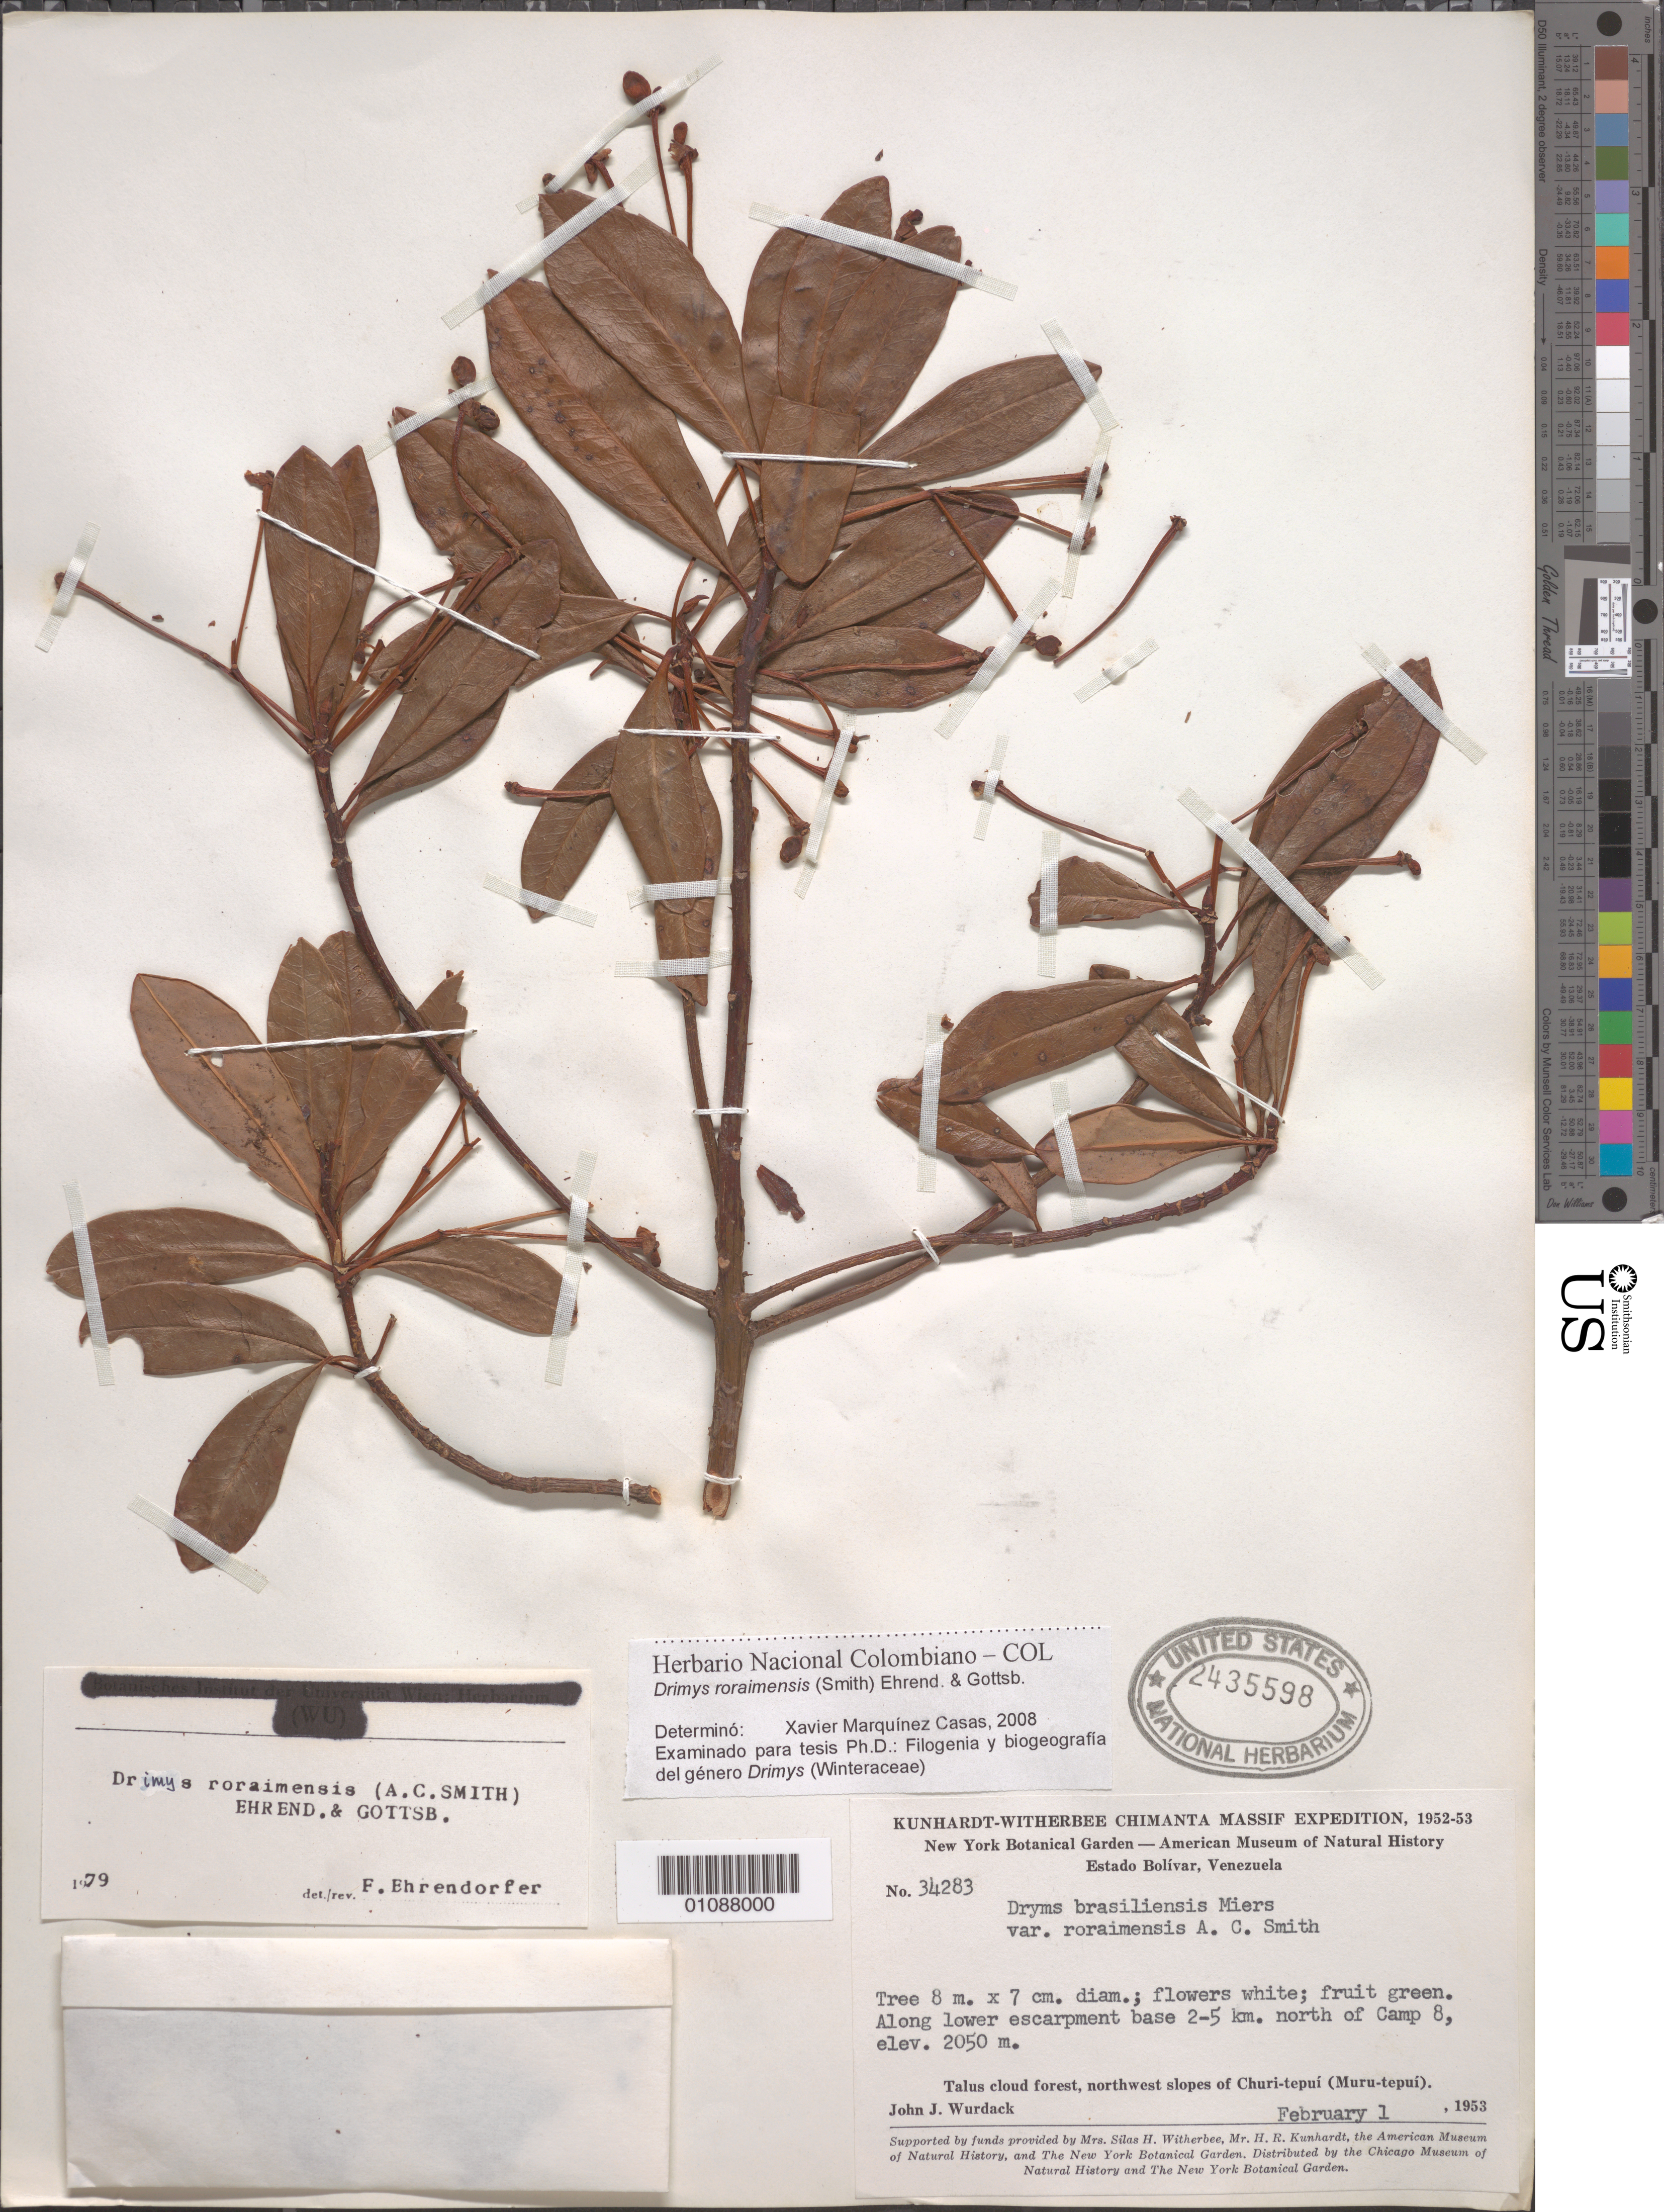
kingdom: Plantae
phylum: Tracheophyta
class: Magnoliopsida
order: Canellales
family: Winteraceae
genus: Drimys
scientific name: Drimys roraimensis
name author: (A.C. Sm.) Ehrend. & Gottsb.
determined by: Marquínez Casas, X.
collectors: J. J. Wurdack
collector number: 34283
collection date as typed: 1-Feb-53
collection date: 1953-02-01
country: Venezuela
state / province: Bolívar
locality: Churi-tepuí (Muru-tepuí), 2-5 km N of Camp 8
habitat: Lower escarpment base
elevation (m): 2050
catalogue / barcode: US 2435598